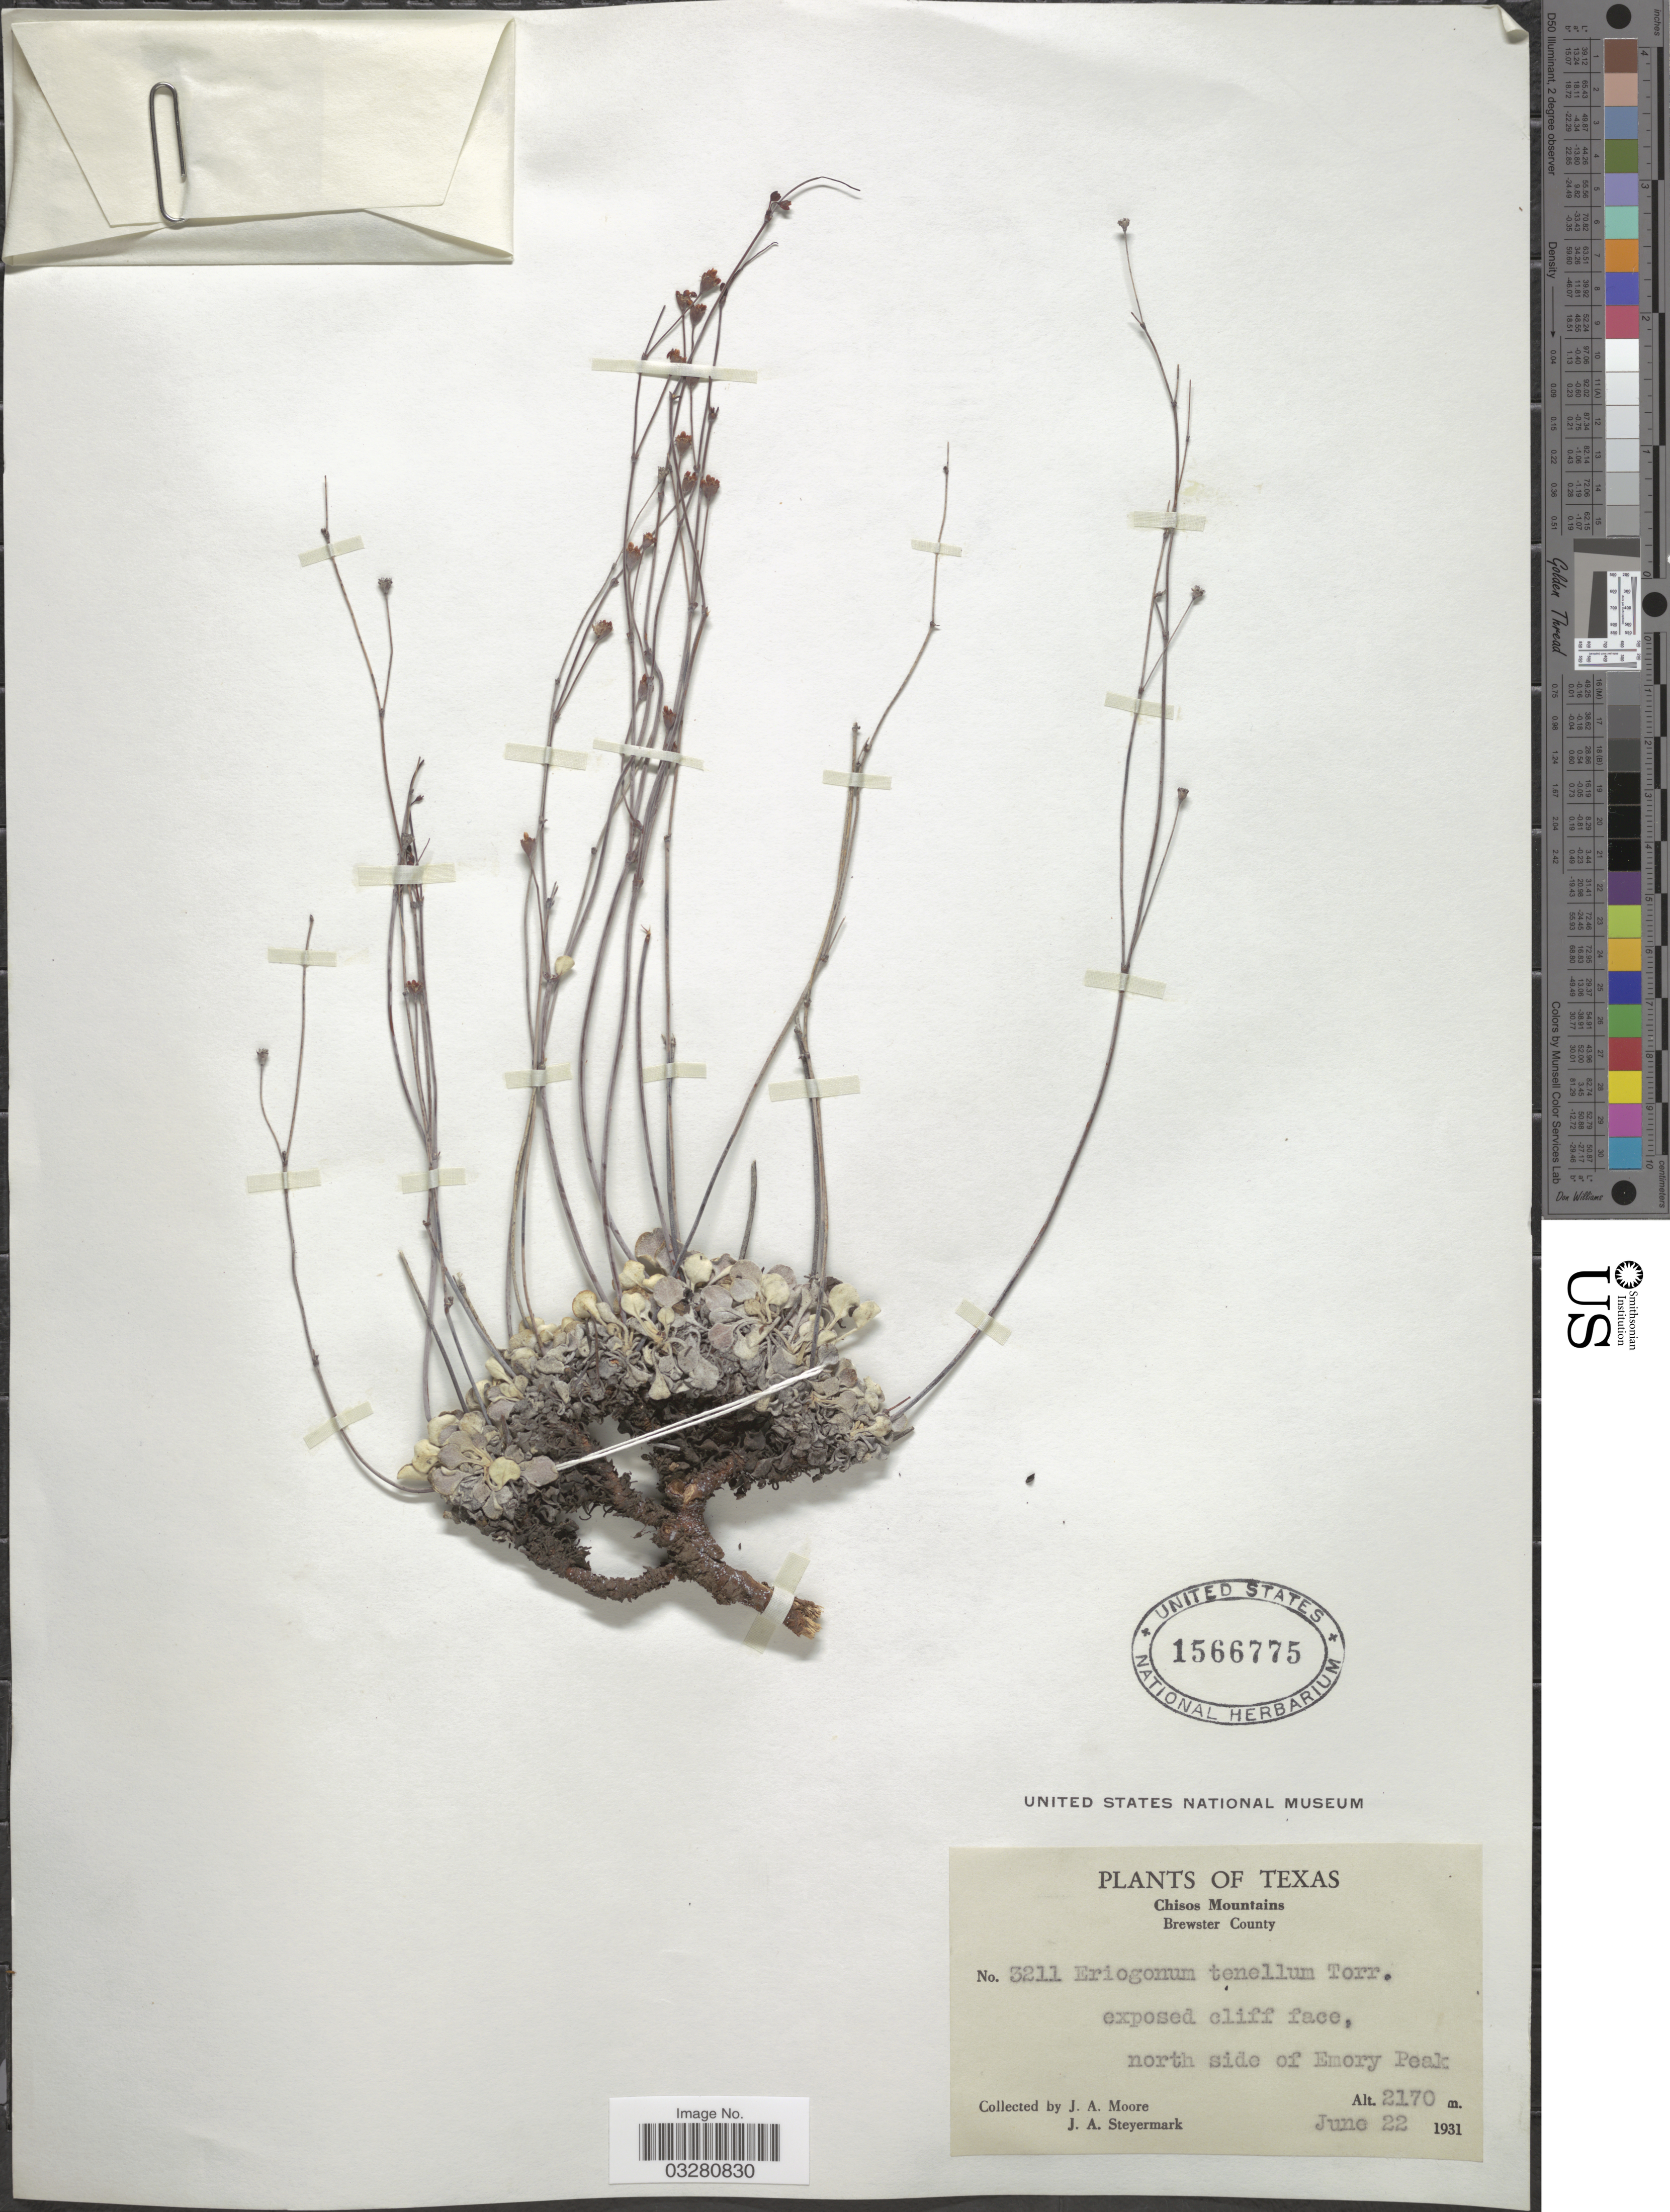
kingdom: Plantae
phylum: Tracheophyta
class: Magnoliopsida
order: Caryophyllales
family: Polygonaceae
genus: Eriogonum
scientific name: Eriogonum tenellum var. tenellum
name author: Torr.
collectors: J. A. Moore & J. Steyermark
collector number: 3211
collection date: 1931-06-22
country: United States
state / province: Texas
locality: Chisos Mountains. Brewster County. North side of Emory Peak.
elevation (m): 2170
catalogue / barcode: US 1566775